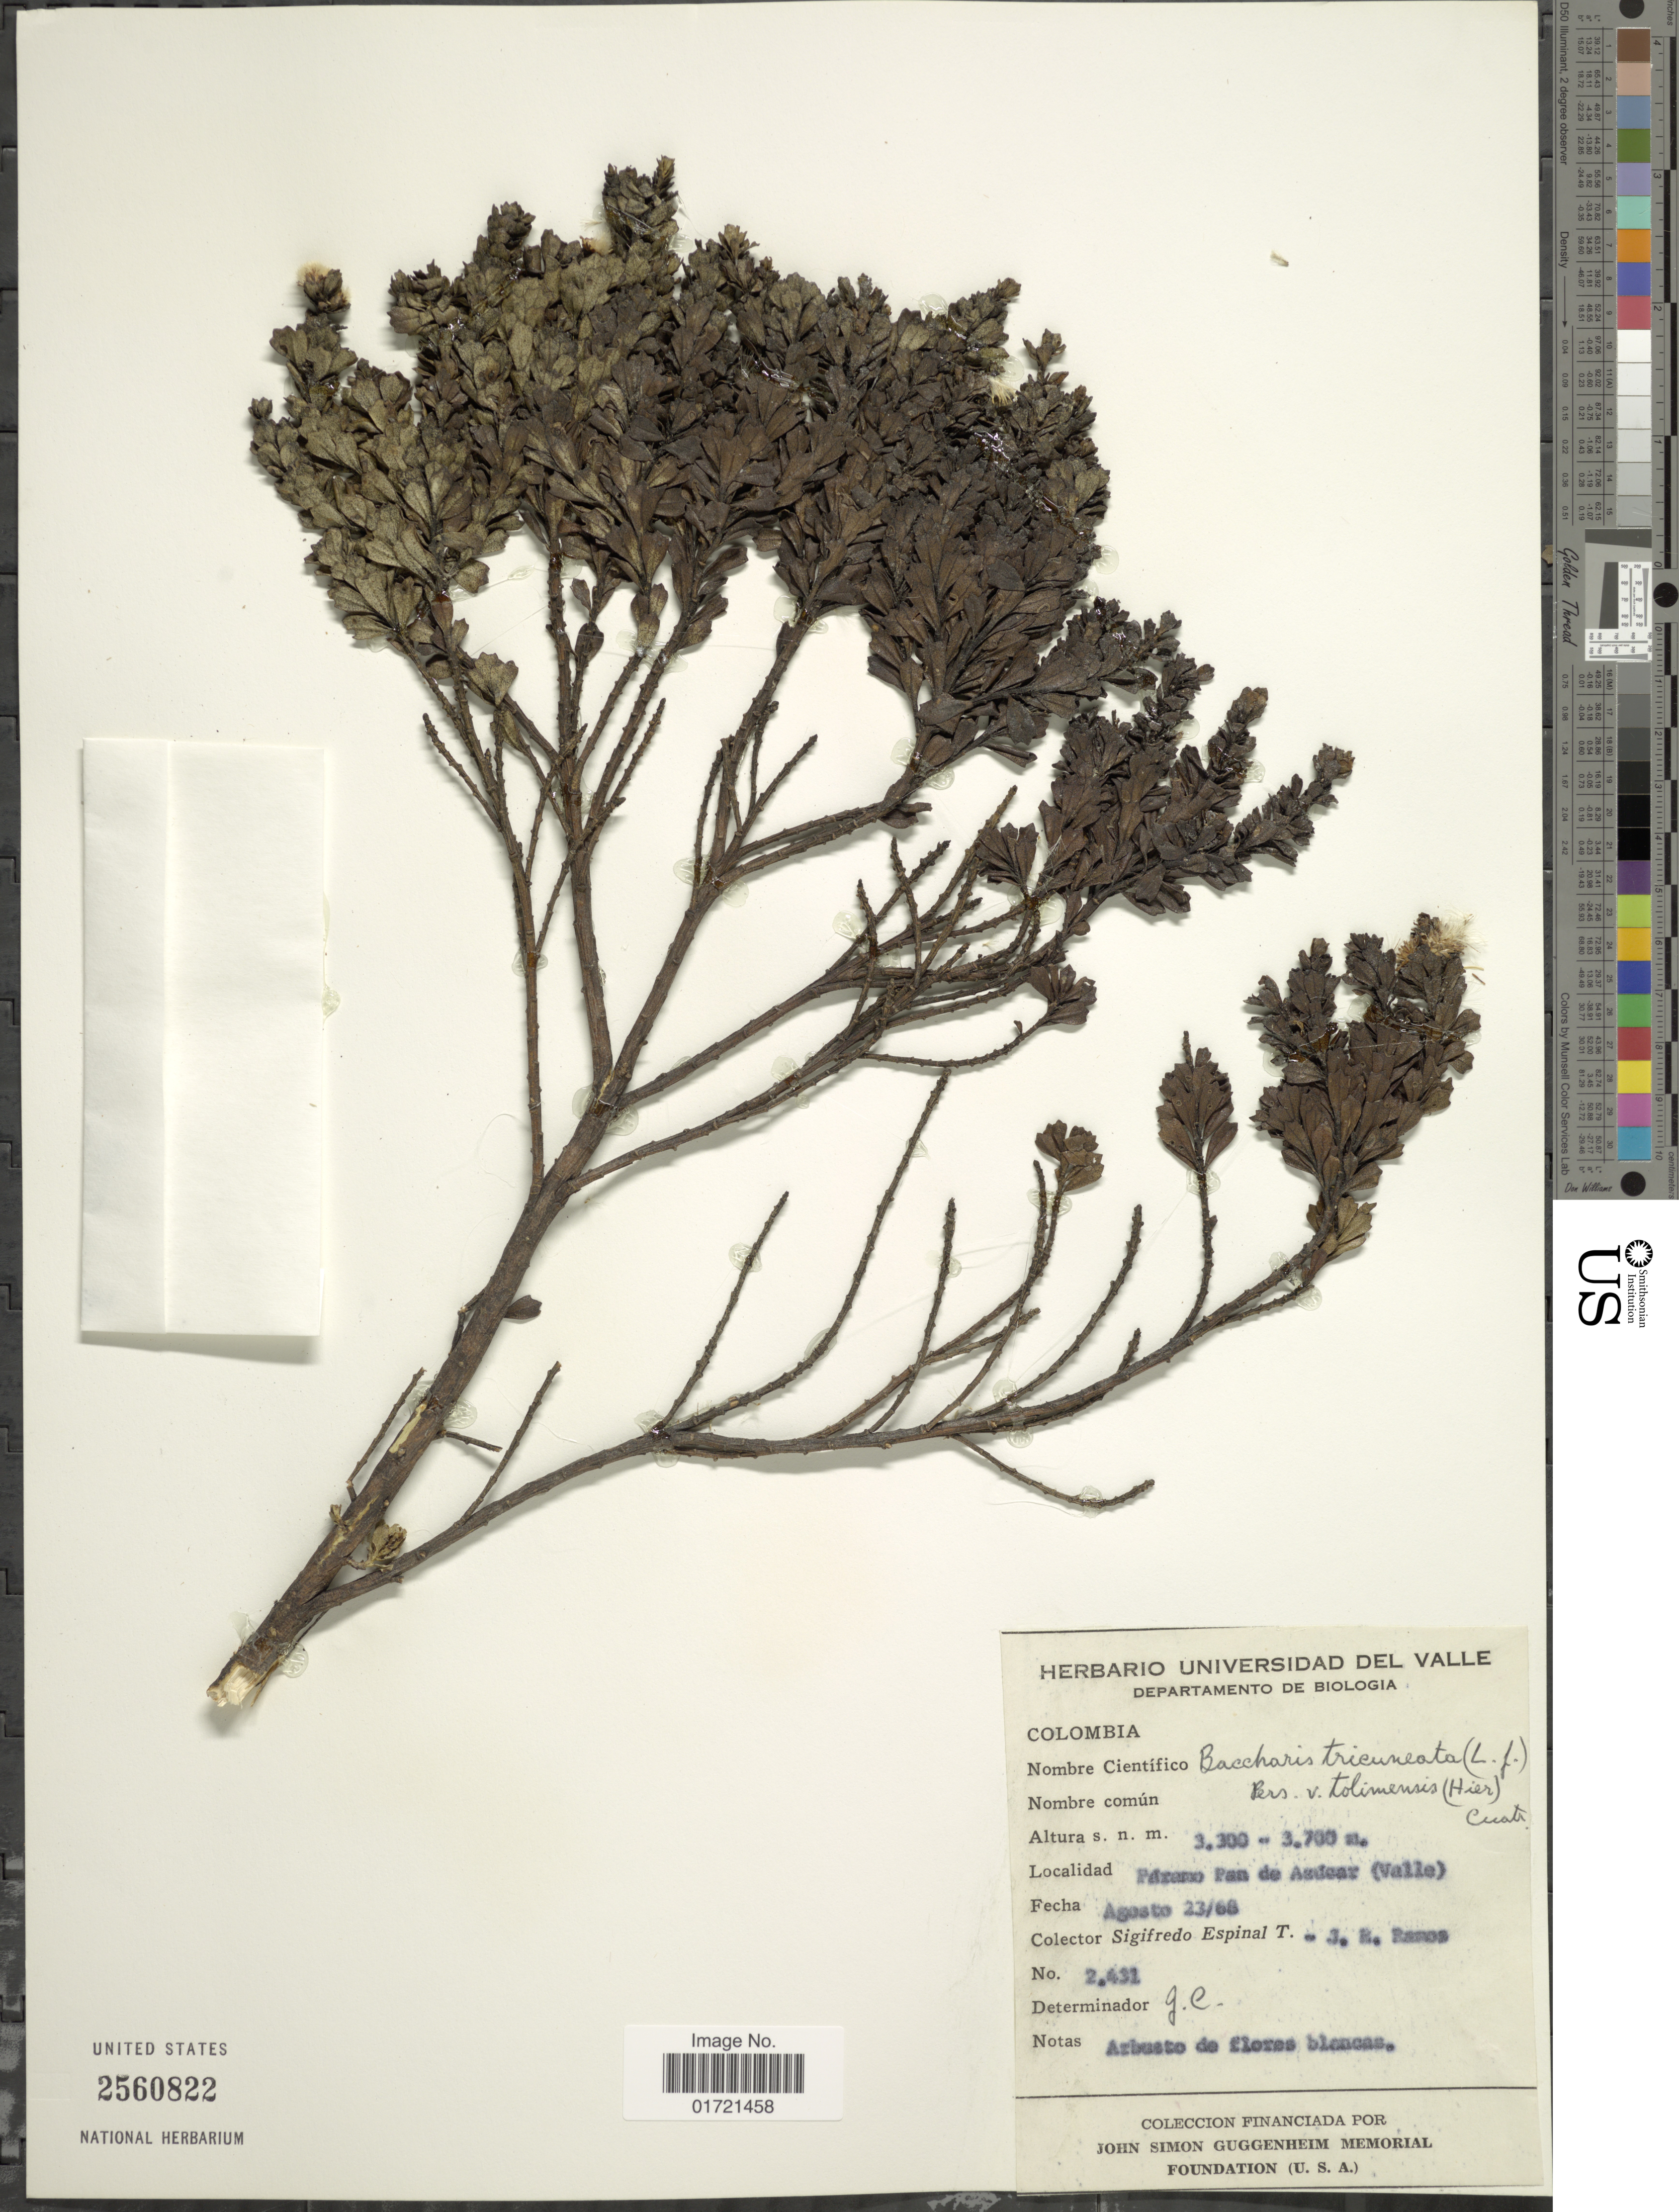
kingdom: Plantae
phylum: Tracheophyta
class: Magnoliopsida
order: Asterales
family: Asteraceae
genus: Baccharis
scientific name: Baccharis tricuneata var. tolimensis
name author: (Hieron.) Cuatrec.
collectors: S. T. Espinal & J. B. Ramos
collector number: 2431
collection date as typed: Transcribed d/m/y: 23/8/68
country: Colombia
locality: Paramo Pan de Azucar (Valle)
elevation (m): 3300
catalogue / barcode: US 2560822